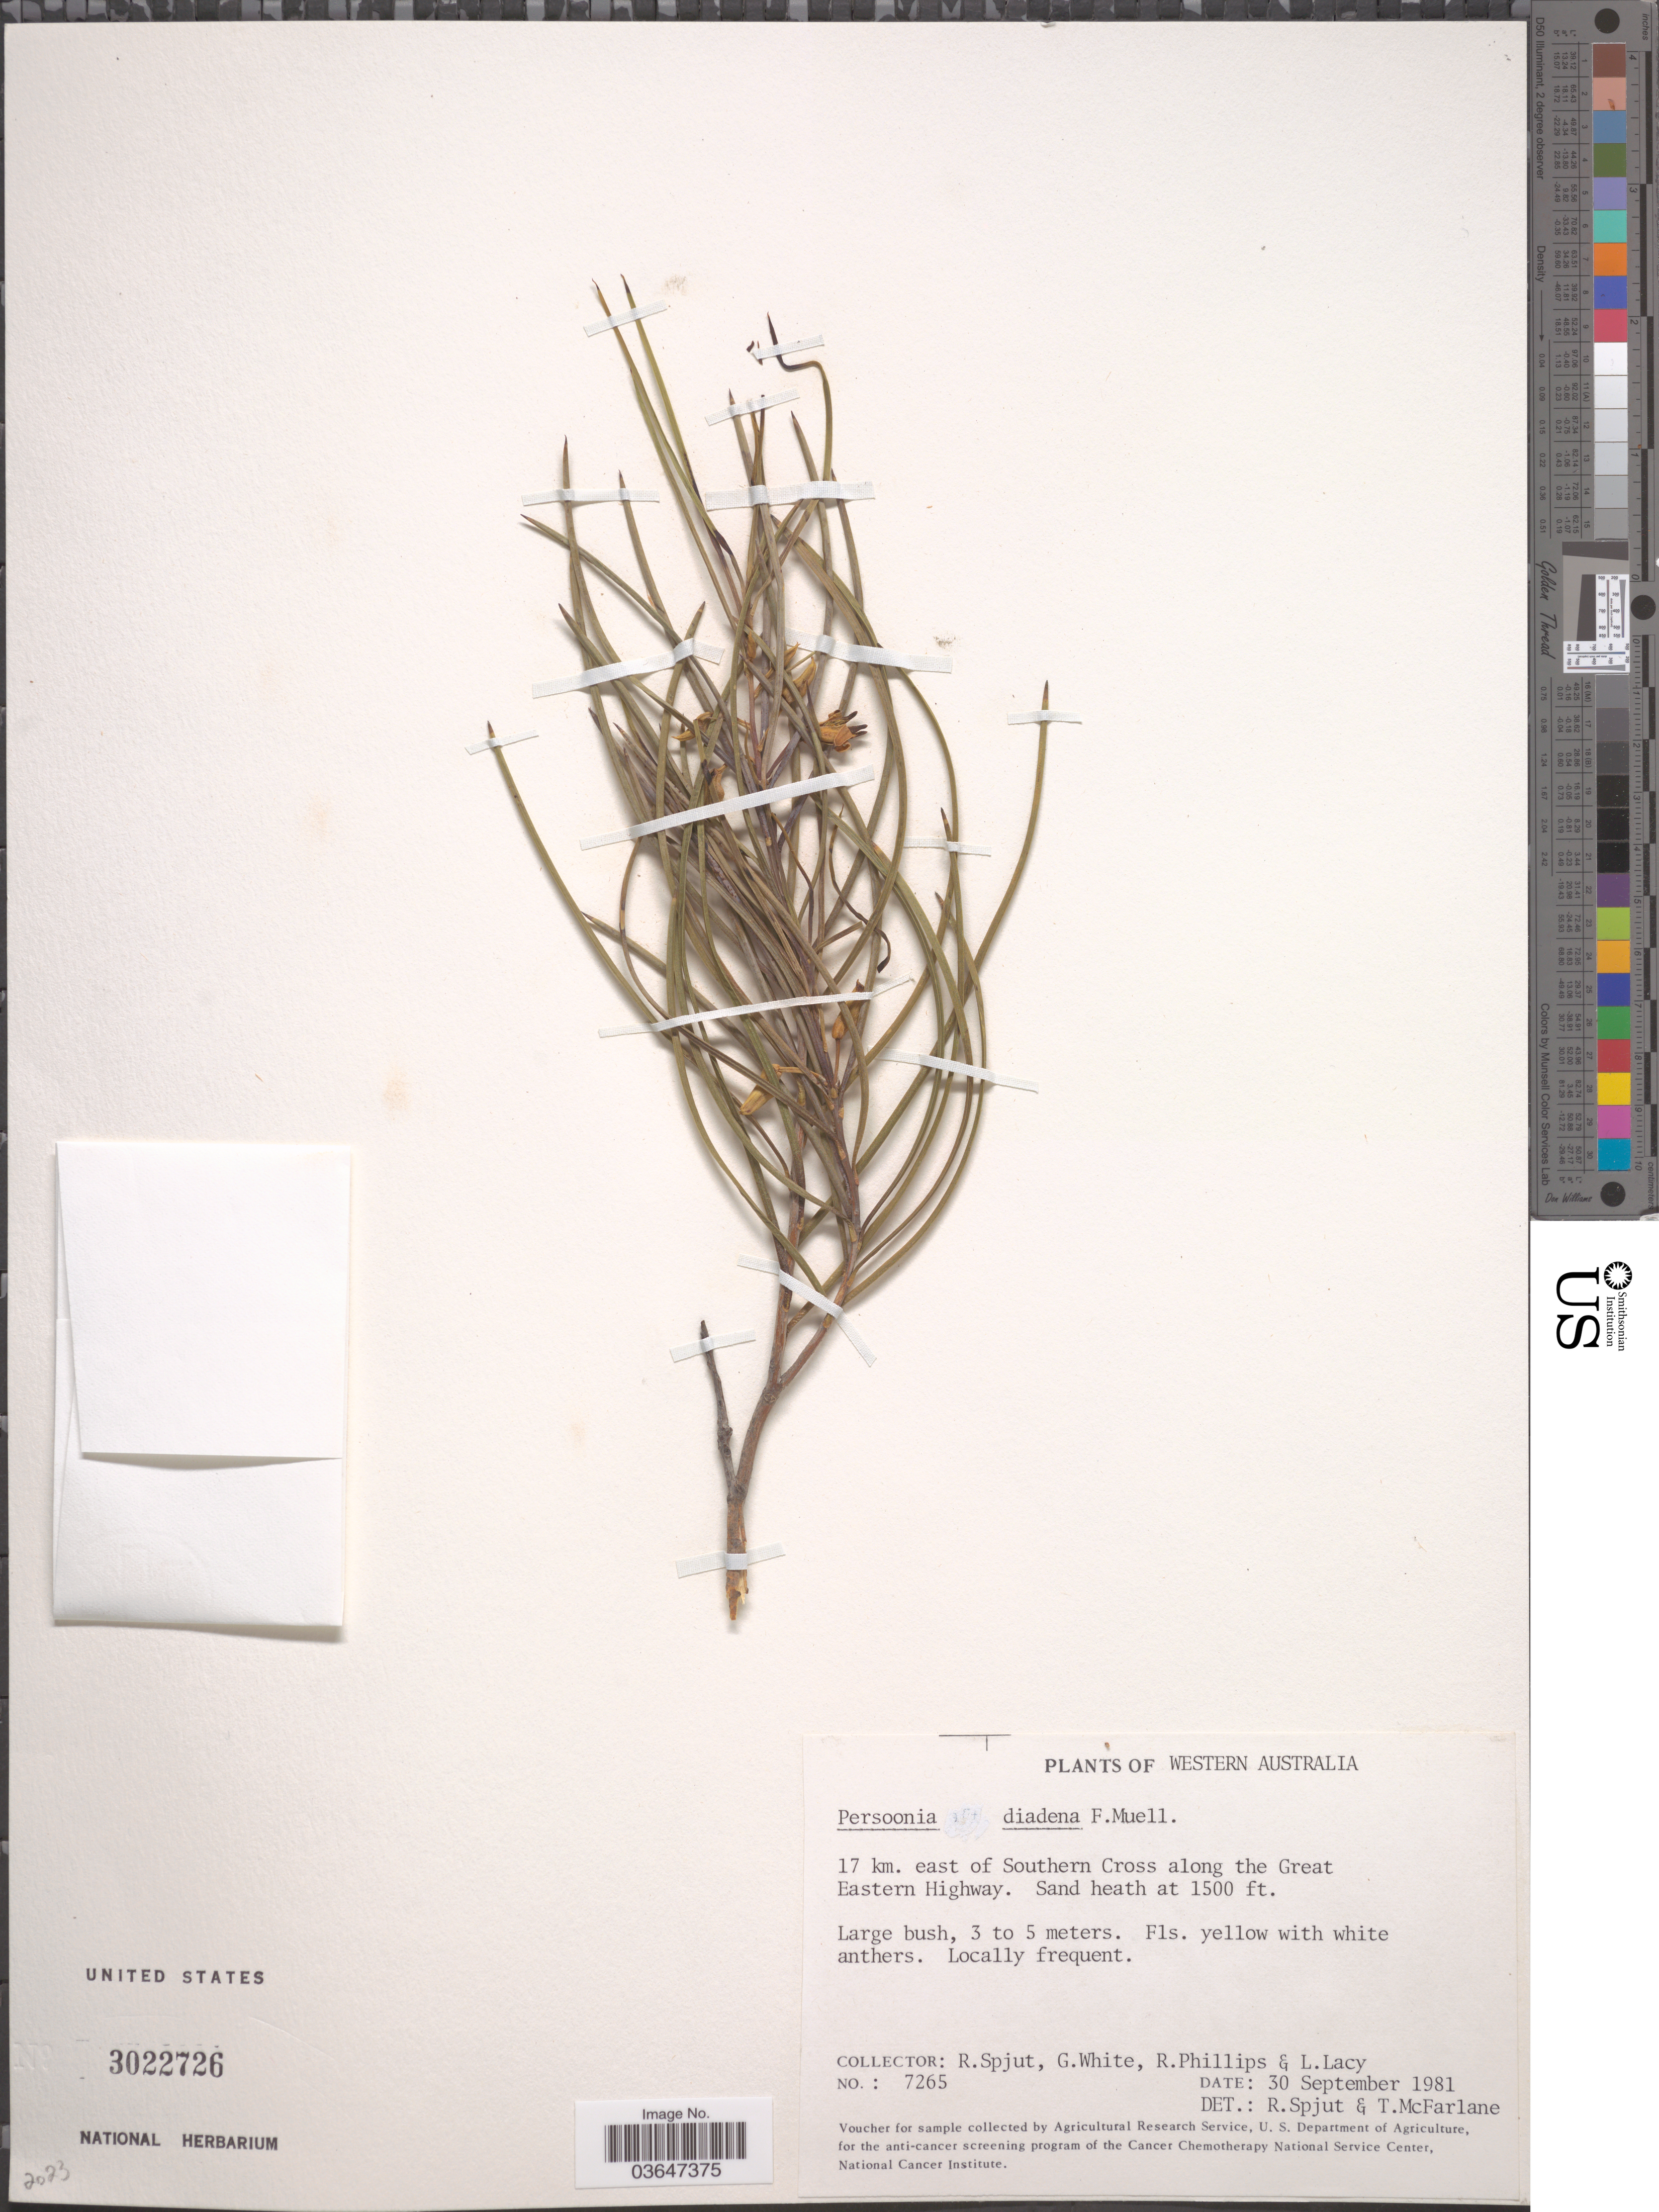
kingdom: Plantae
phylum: Tracheophyta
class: Magnoliopsida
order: Proteales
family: Proteaceae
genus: Persoonia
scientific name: Persoonia diadena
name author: F. Muell.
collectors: R. Spjut, G. White, R. Phillips & L. Lacy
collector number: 7265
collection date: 1981-09-30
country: Australia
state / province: Western Australia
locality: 17 km. east of Southern Cross along the Great Eastern Highway. Sand heath.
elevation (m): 457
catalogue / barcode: US 3022726